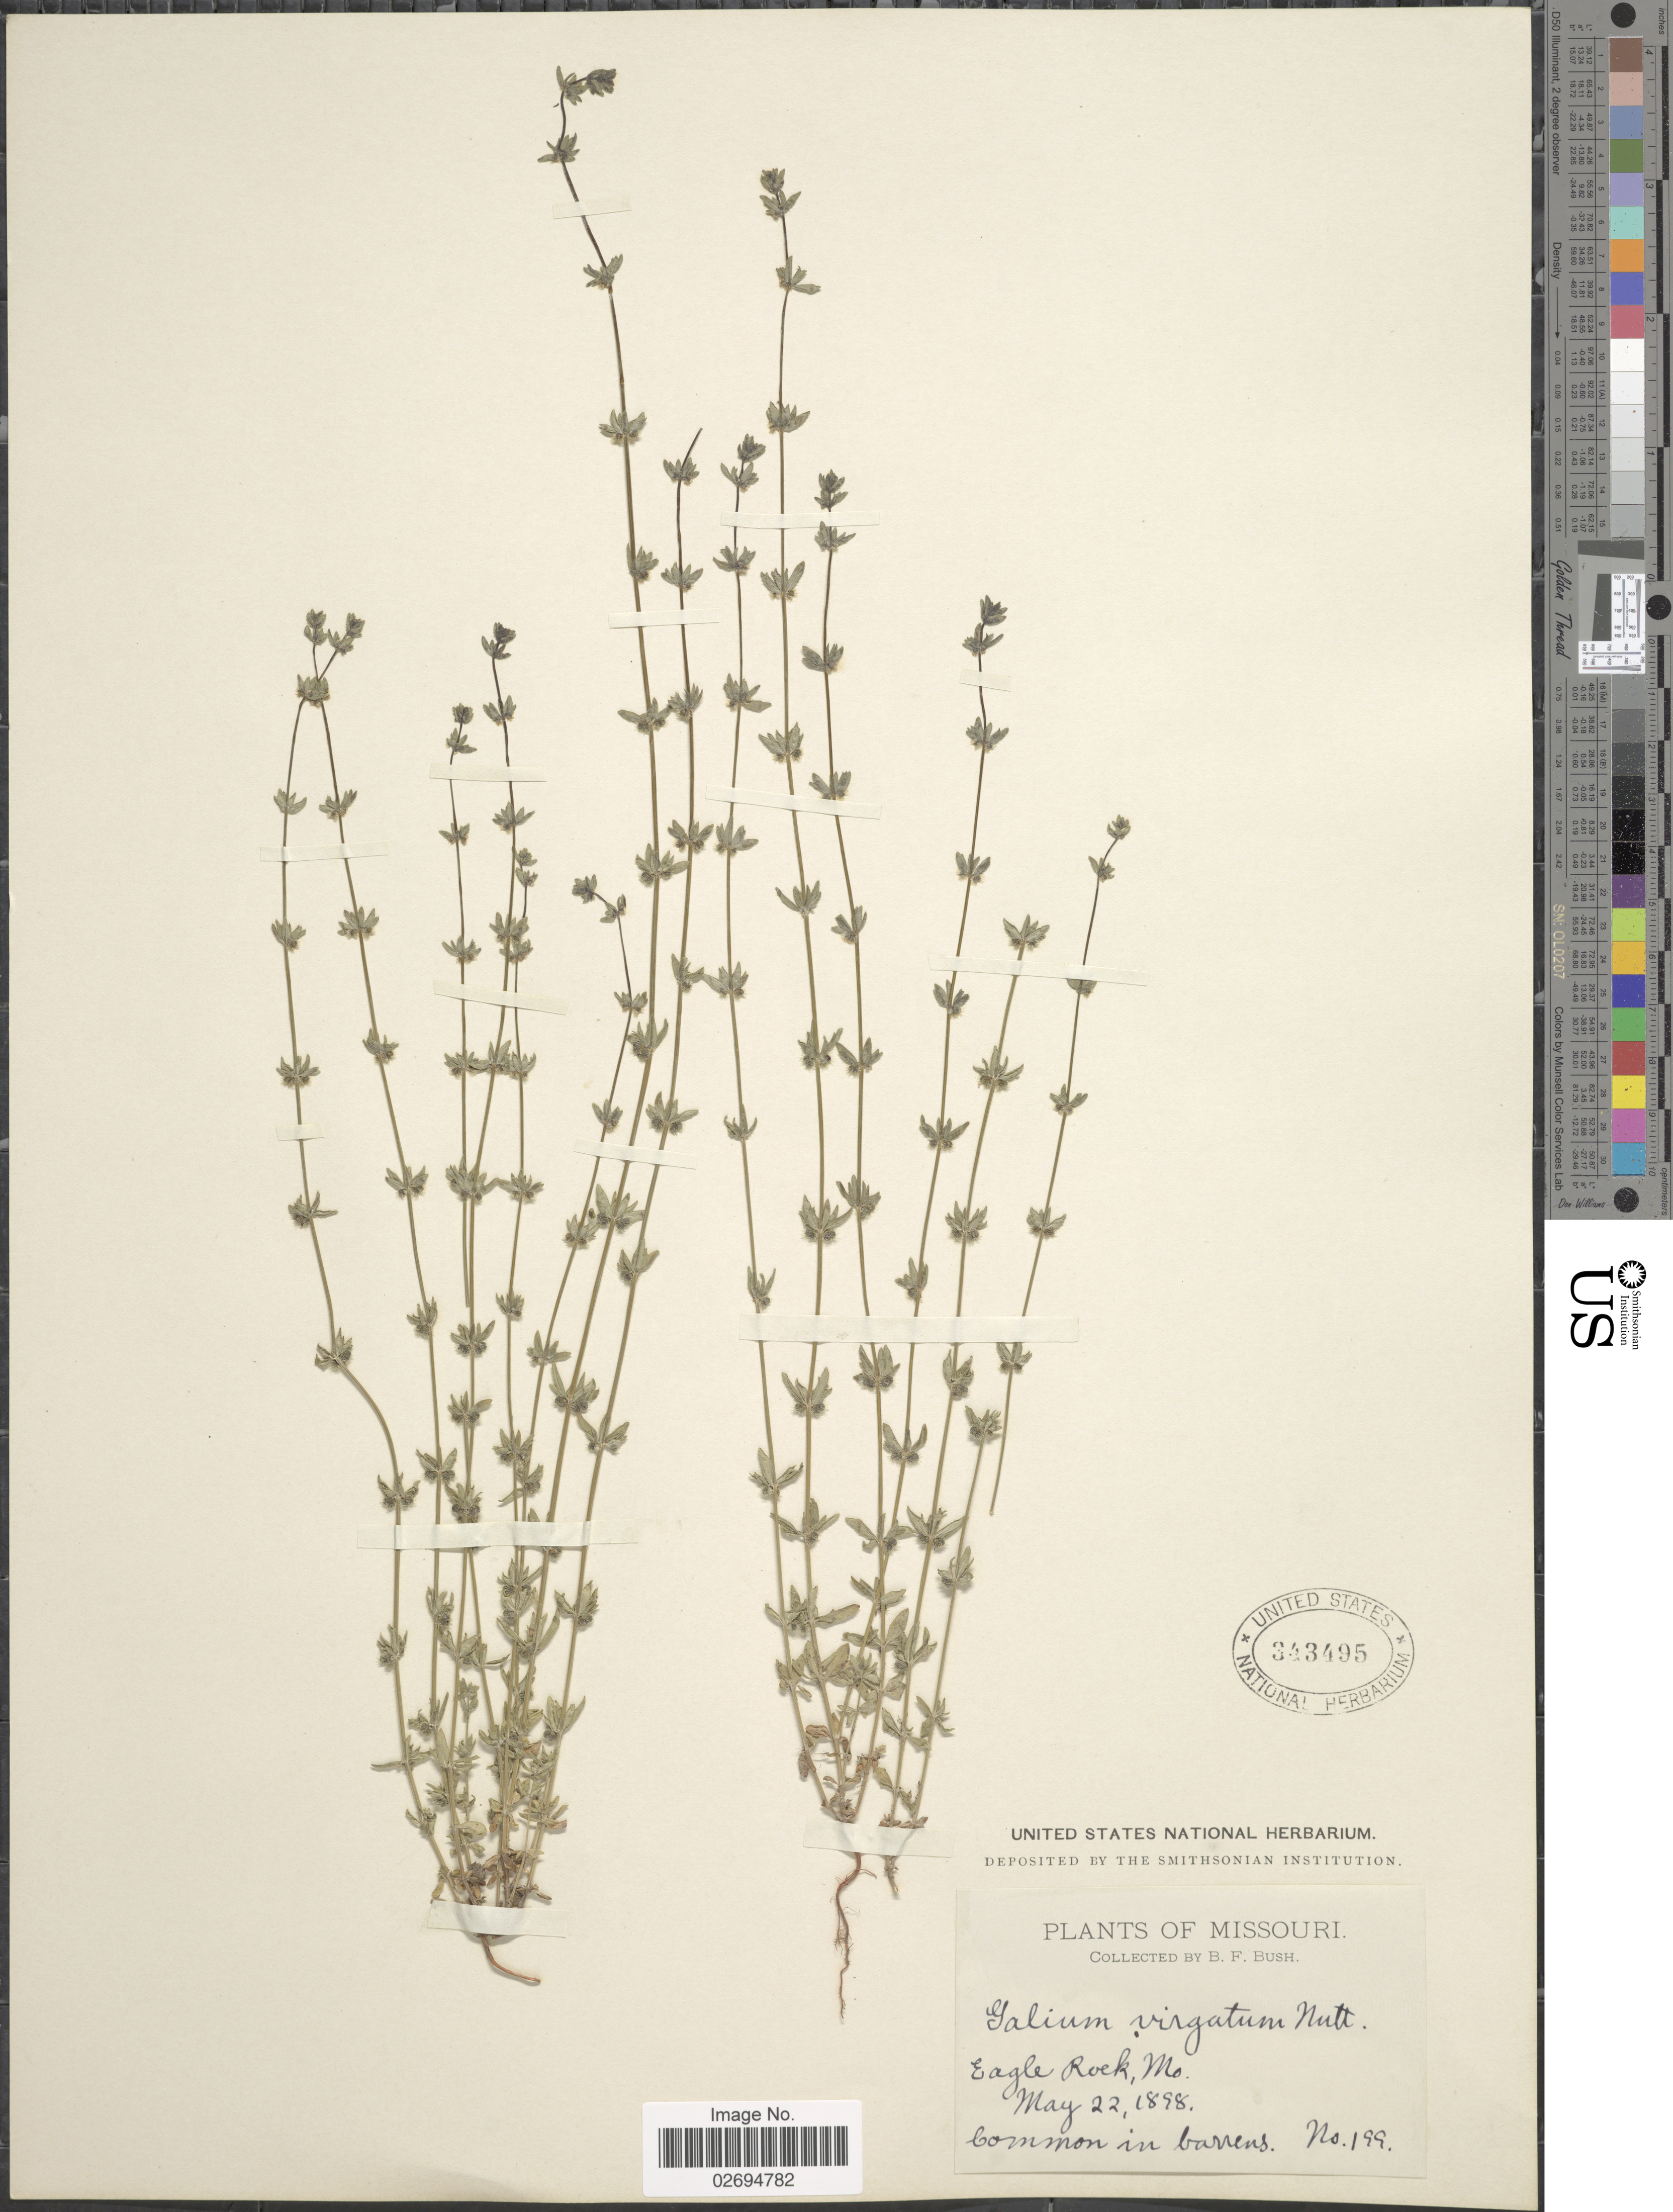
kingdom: Plantae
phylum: Tracheophyta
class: Magnoliopsida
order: Gentianales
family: Rubiaceae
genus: Galium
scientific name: Galium virgatum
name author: Nutt.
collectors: B. F. Bush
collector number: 199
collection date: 1898-05-22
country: United States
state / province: Missouri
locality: Eagle Rock, Common in barrens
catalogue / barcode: US 343495